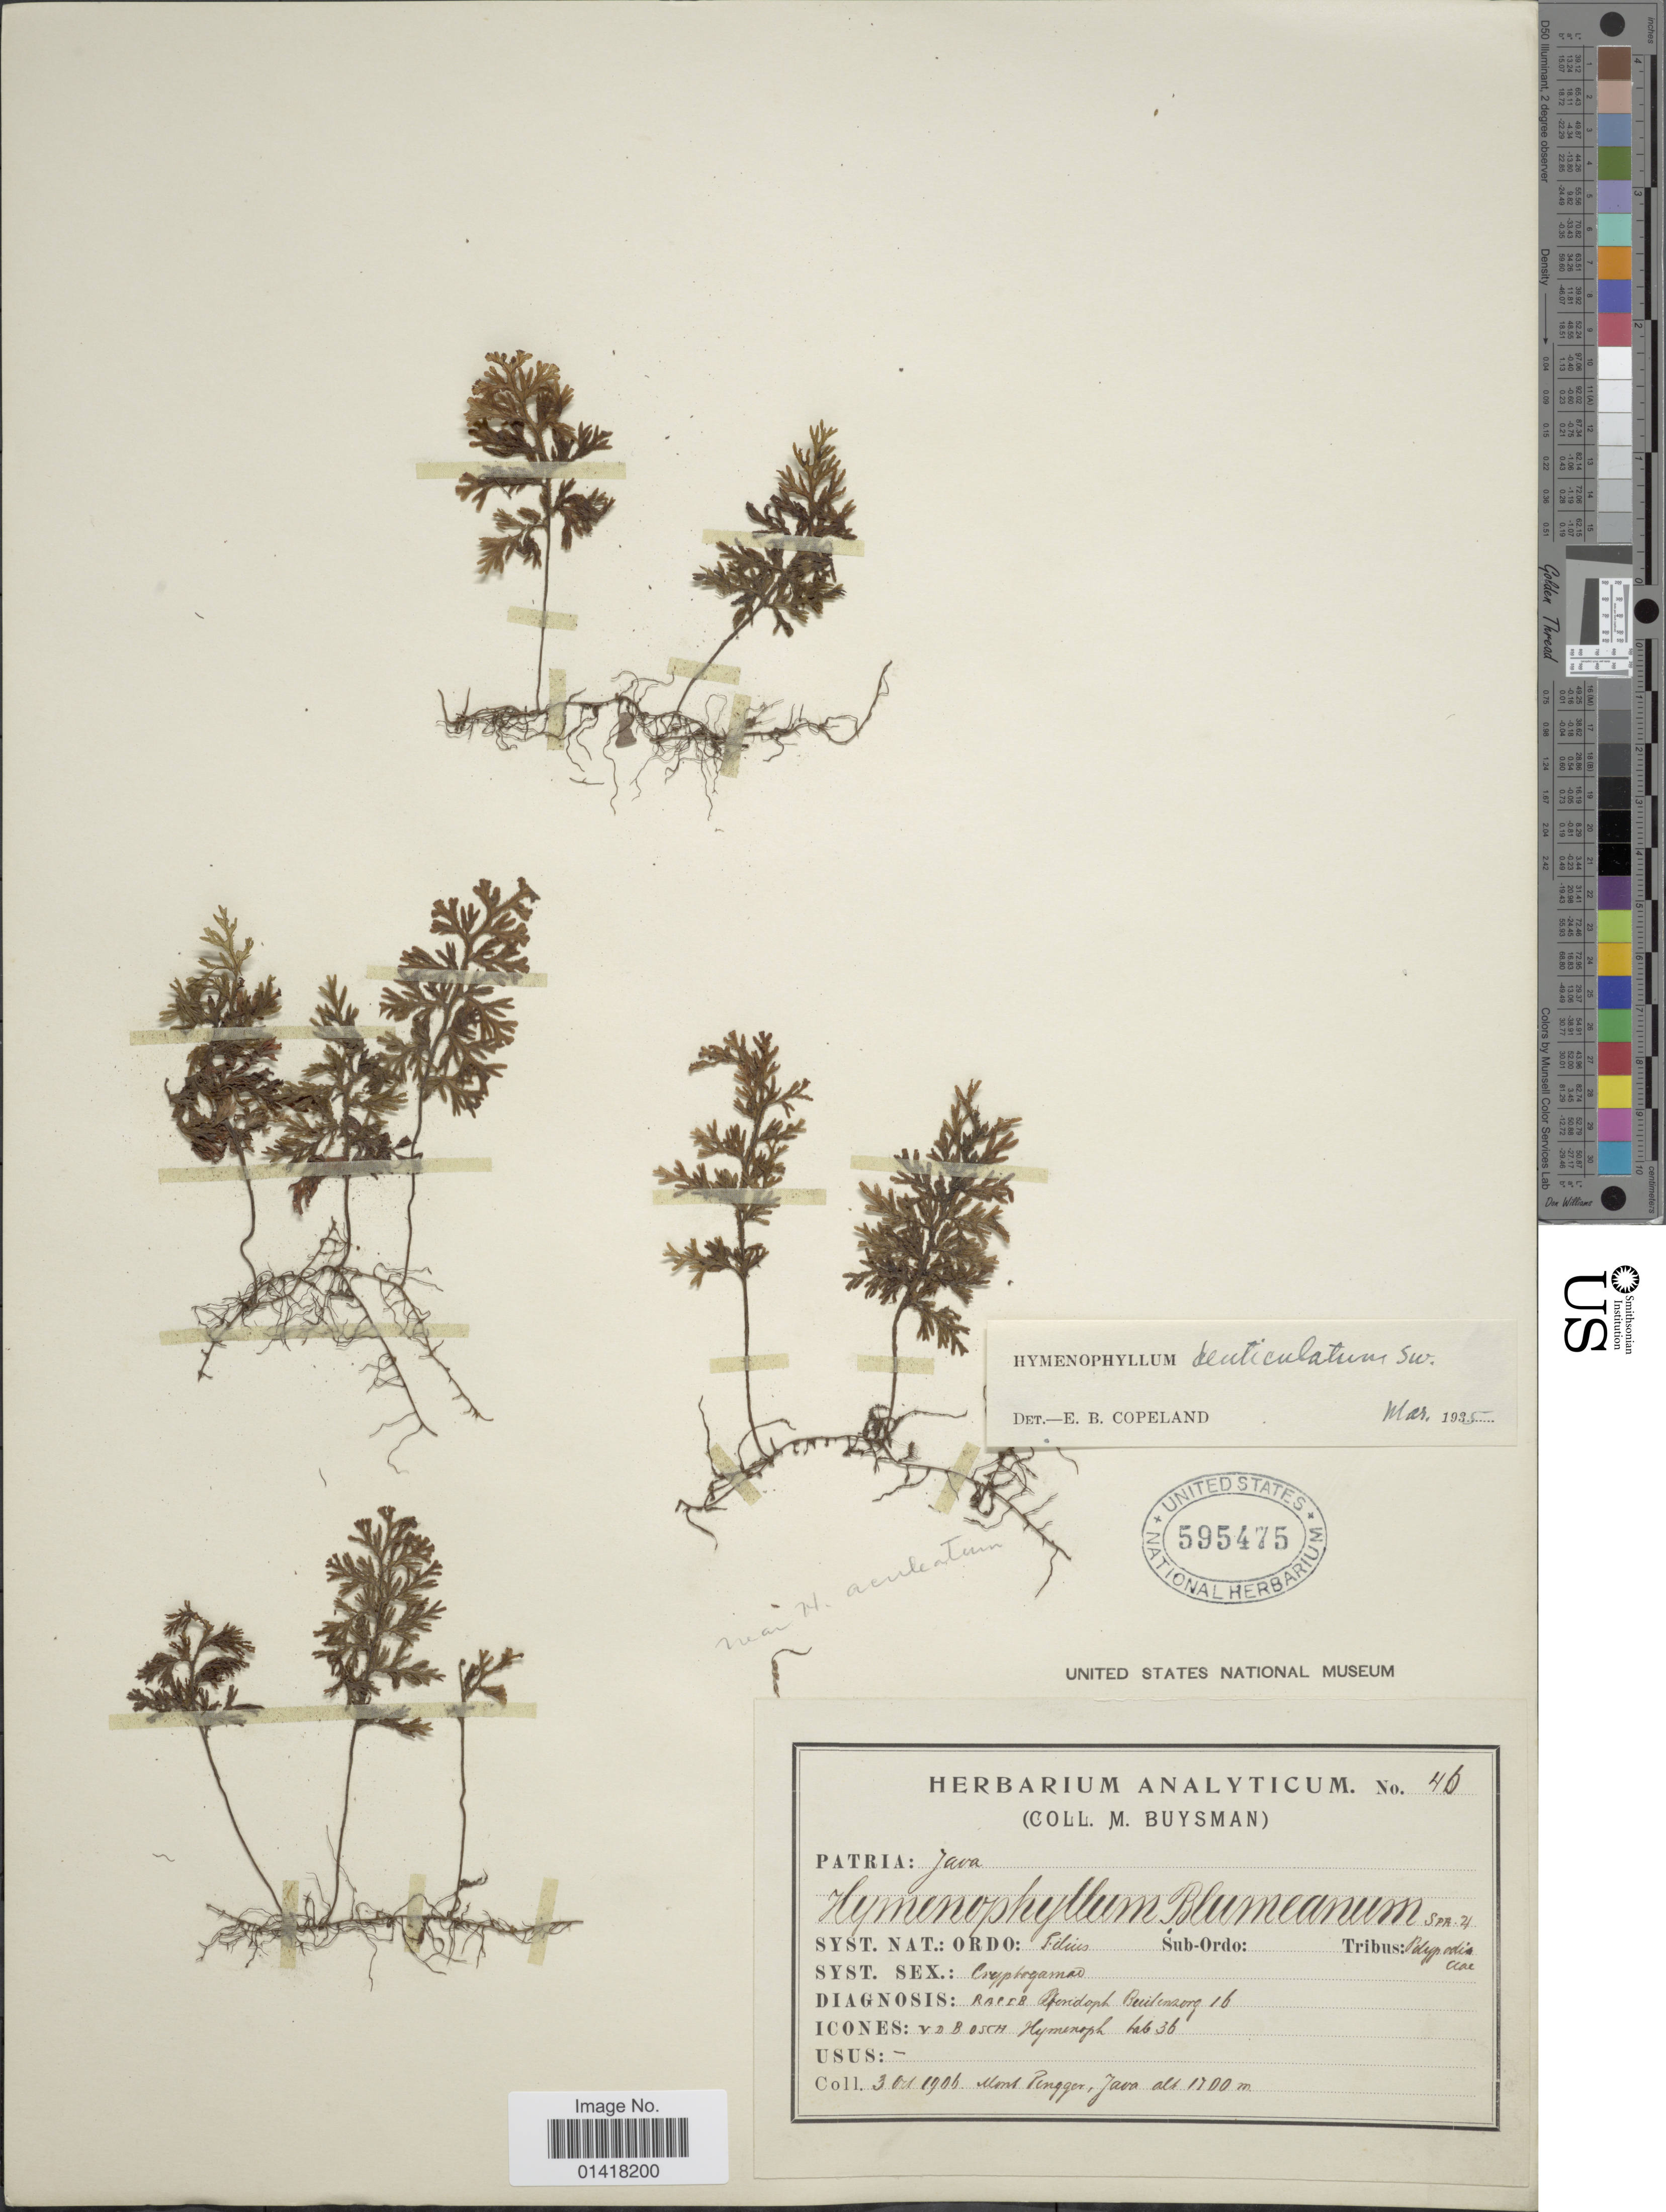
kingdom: Plantae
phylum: Tracheophyta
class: Polypodiopsida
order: Hymenophyllales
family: Hymenophyllaceae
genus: Hymenophyllum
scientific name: Hymenophyllum denticulatum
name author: Sw.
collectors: M. Buysman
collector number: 46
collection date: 1906-10-03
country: Indonesia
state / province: Java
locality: MOnt Pengger, Java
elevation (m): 1700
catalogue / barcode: US 595475